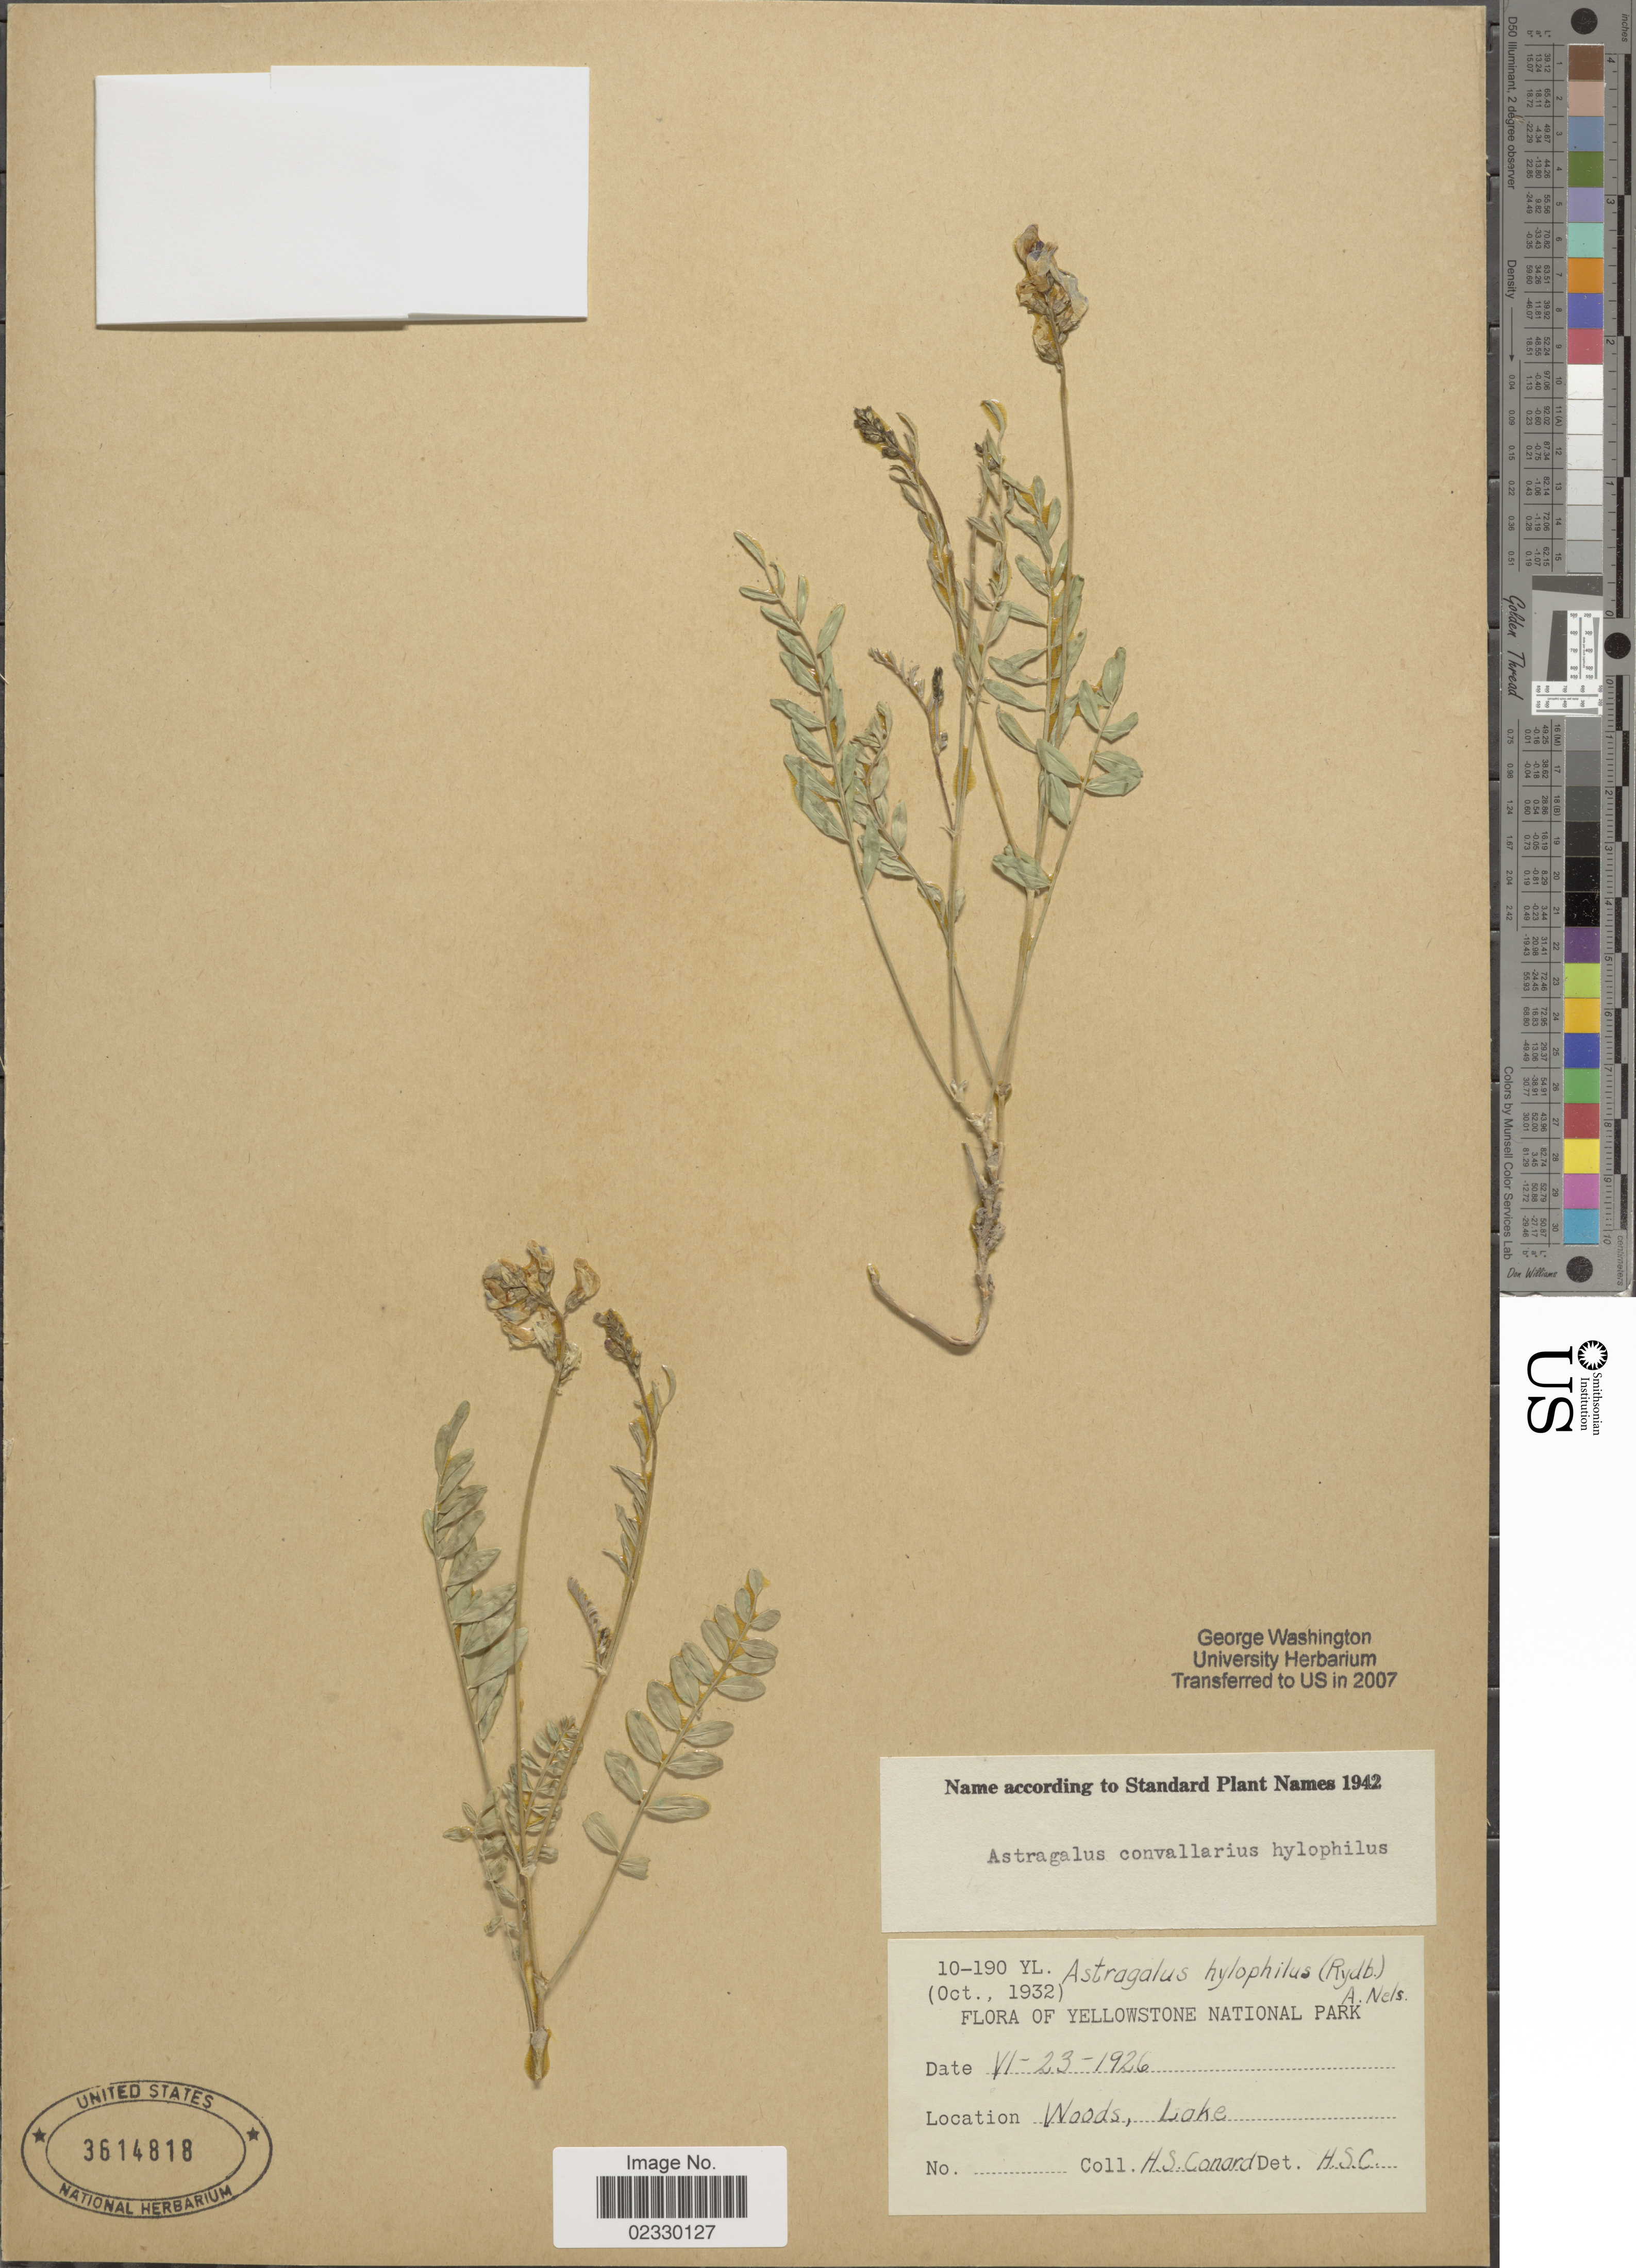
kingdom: Plantae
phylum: Tracheophyta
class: Magnoliopsida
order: Fabales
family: Fabaceae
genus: Astragalus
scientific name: Astragalus convallarius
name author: Greene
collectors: H. S. Conard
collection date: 1926-06-23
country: United States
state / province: Wyoming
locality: Yellowstone National Park, Woods, Lake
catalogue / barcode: US 3614818